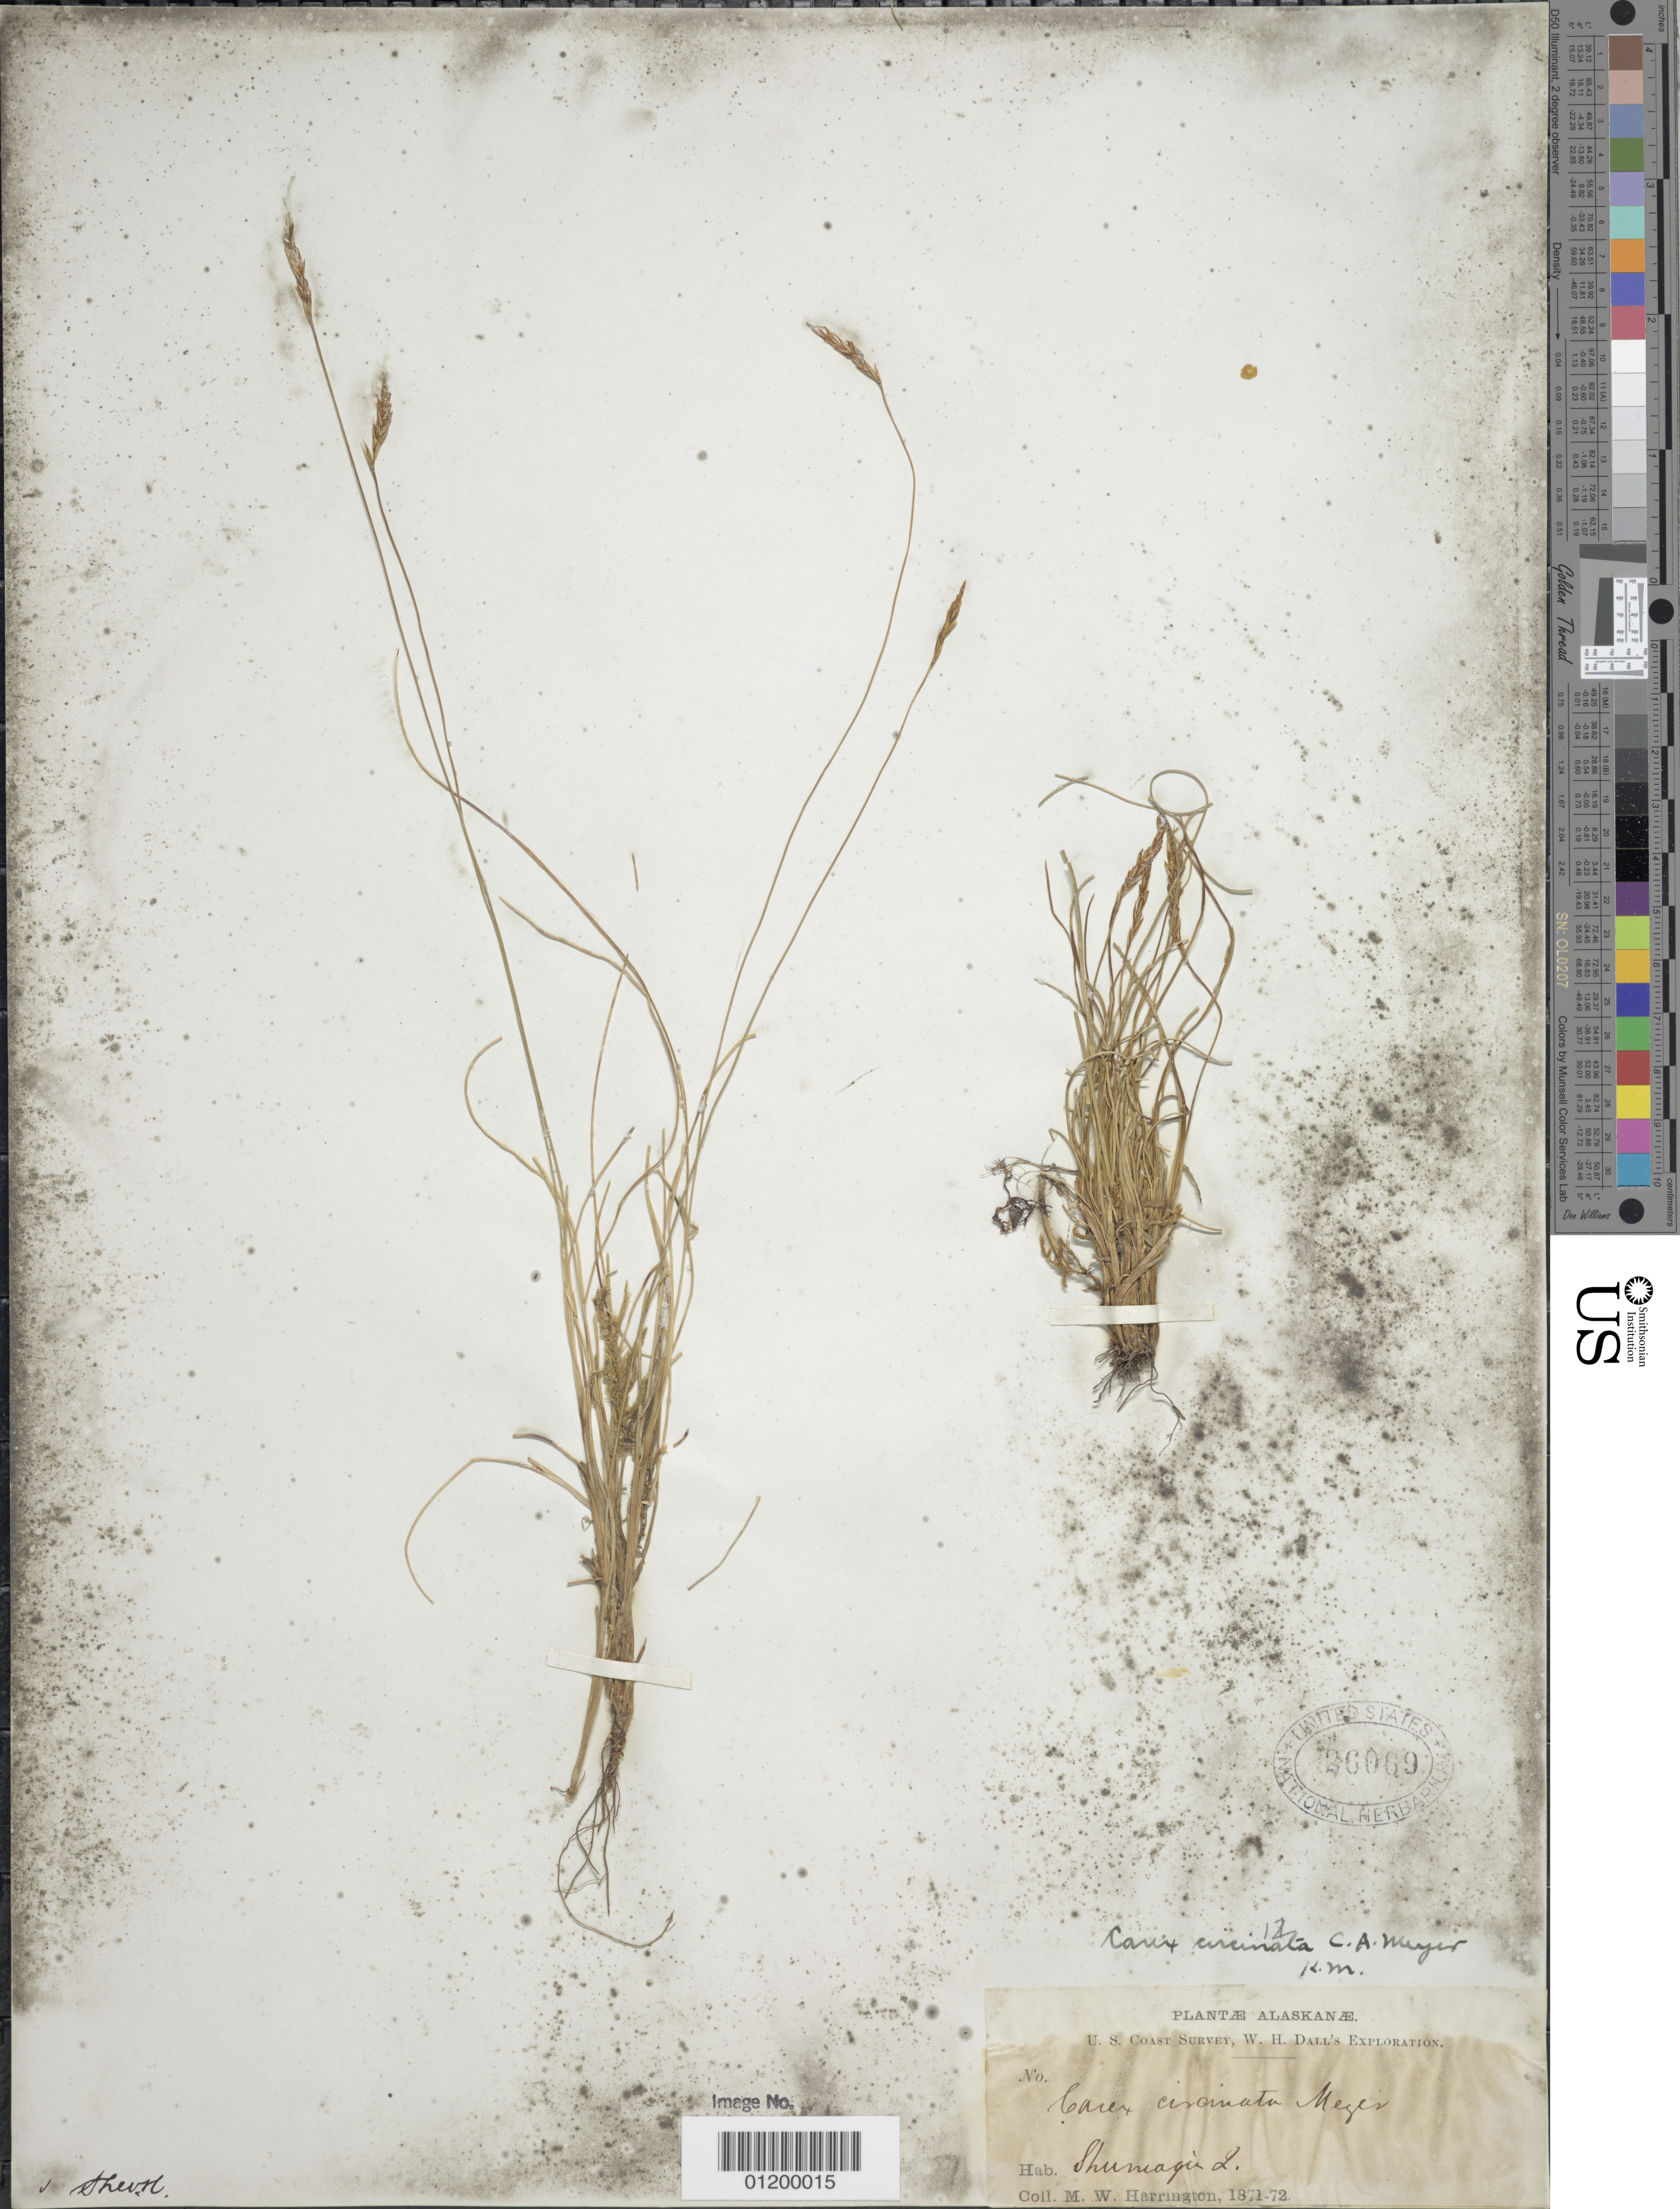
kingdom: Plantae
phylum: Tracheophyta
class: Liliopsida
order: Poales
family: Cyperaceae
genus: Carex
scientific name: Carex circinata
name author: C.A. Mey.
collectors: M. W. Harrington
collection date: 1871/1872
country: United States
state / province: Alaska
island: Shumagin Is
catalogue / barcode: US 26069